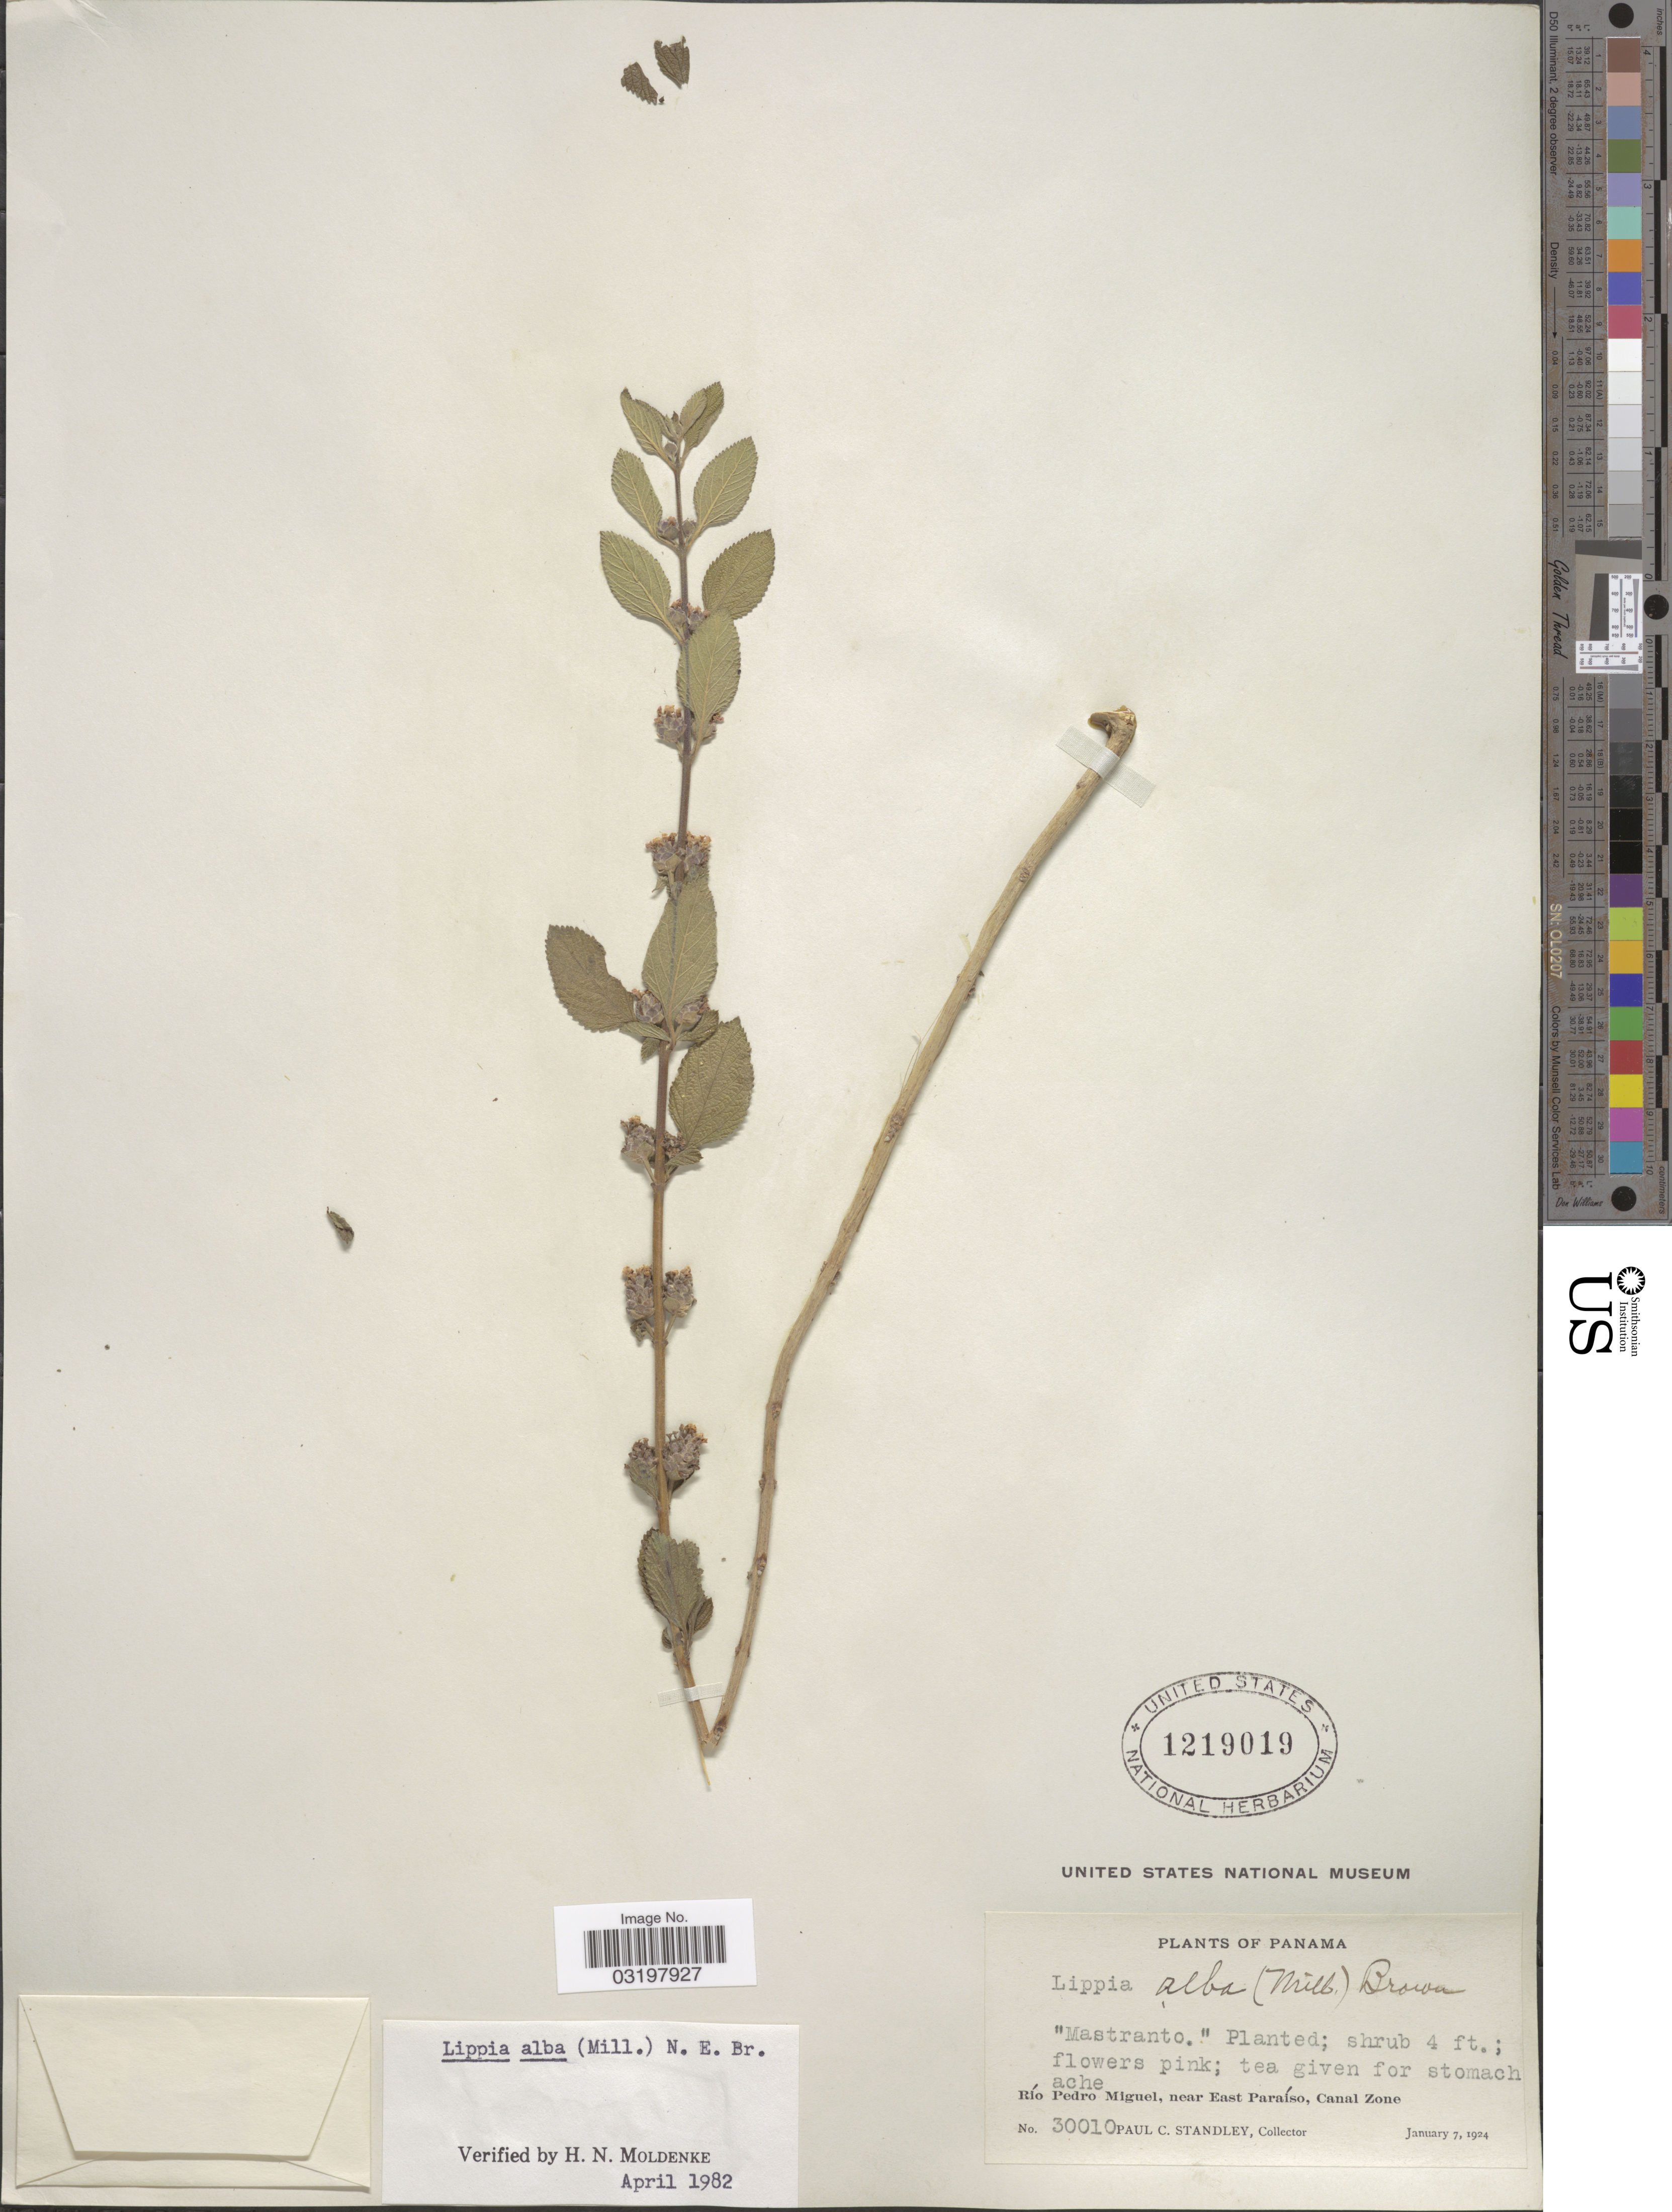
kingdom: Plantae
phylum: Tracheophyta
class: Magnoliopsida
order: Lamiales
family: Verbenaceae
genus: Lippia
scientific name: Lippia alba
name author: (Mill.) N.E. Br. ex Britton & P. Wilson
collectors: P. C. Standley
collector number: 30010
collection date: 1924-01-07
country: Panama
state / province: Colón / Panamá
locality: Río Pedro Miguel, near East Paraíso, Canal Zone.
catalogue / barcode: US 1219019